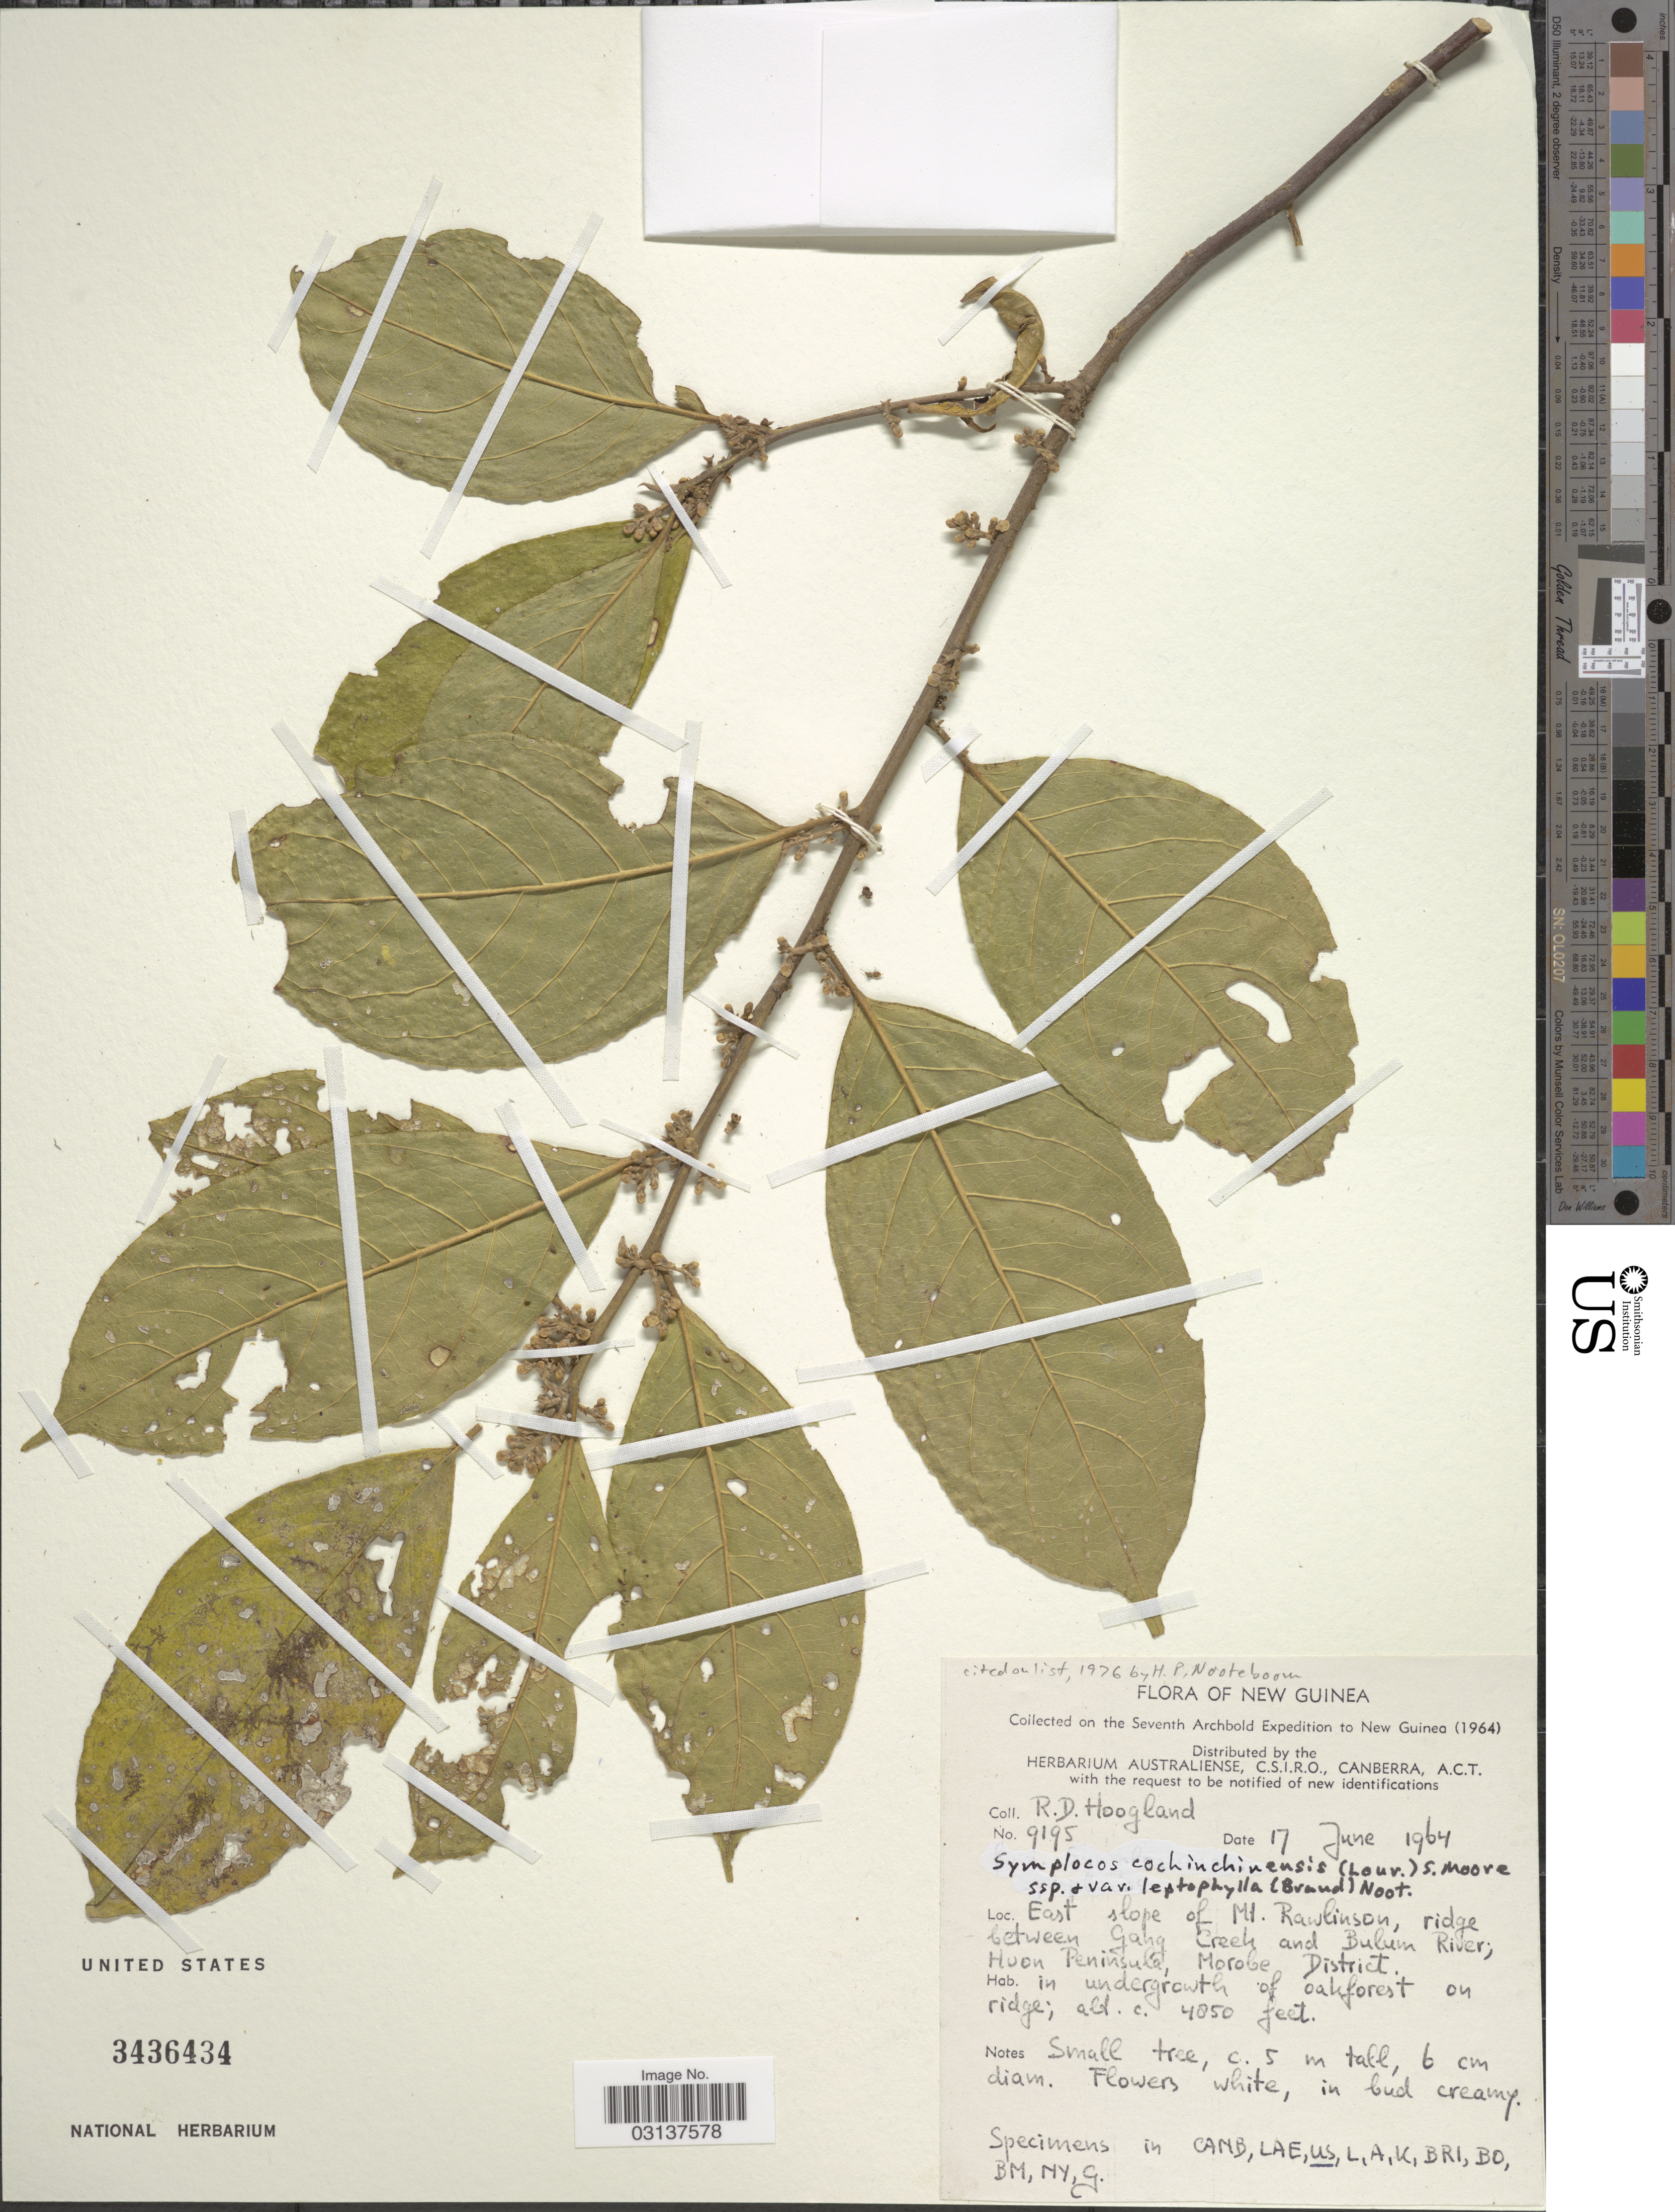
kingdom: Plantae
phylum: Tracheophyta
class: Magnoliopsida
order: Ericales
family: Symplocaceae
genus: Symplocos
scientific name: Symplocos cochinchinensis var. leptophylla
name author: (Brand) Noot.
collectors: R. D. Hoogland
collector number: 9195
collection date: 1964-06-17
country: Papua New Guinea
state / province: Morobe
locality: New Guinea, East slope of Mt. Rawlinson, ridge between Gang [interpreted] Creek and Bulum River; Huon [interpreted] Peninsula.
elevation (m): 1478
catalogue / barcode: US 3436434